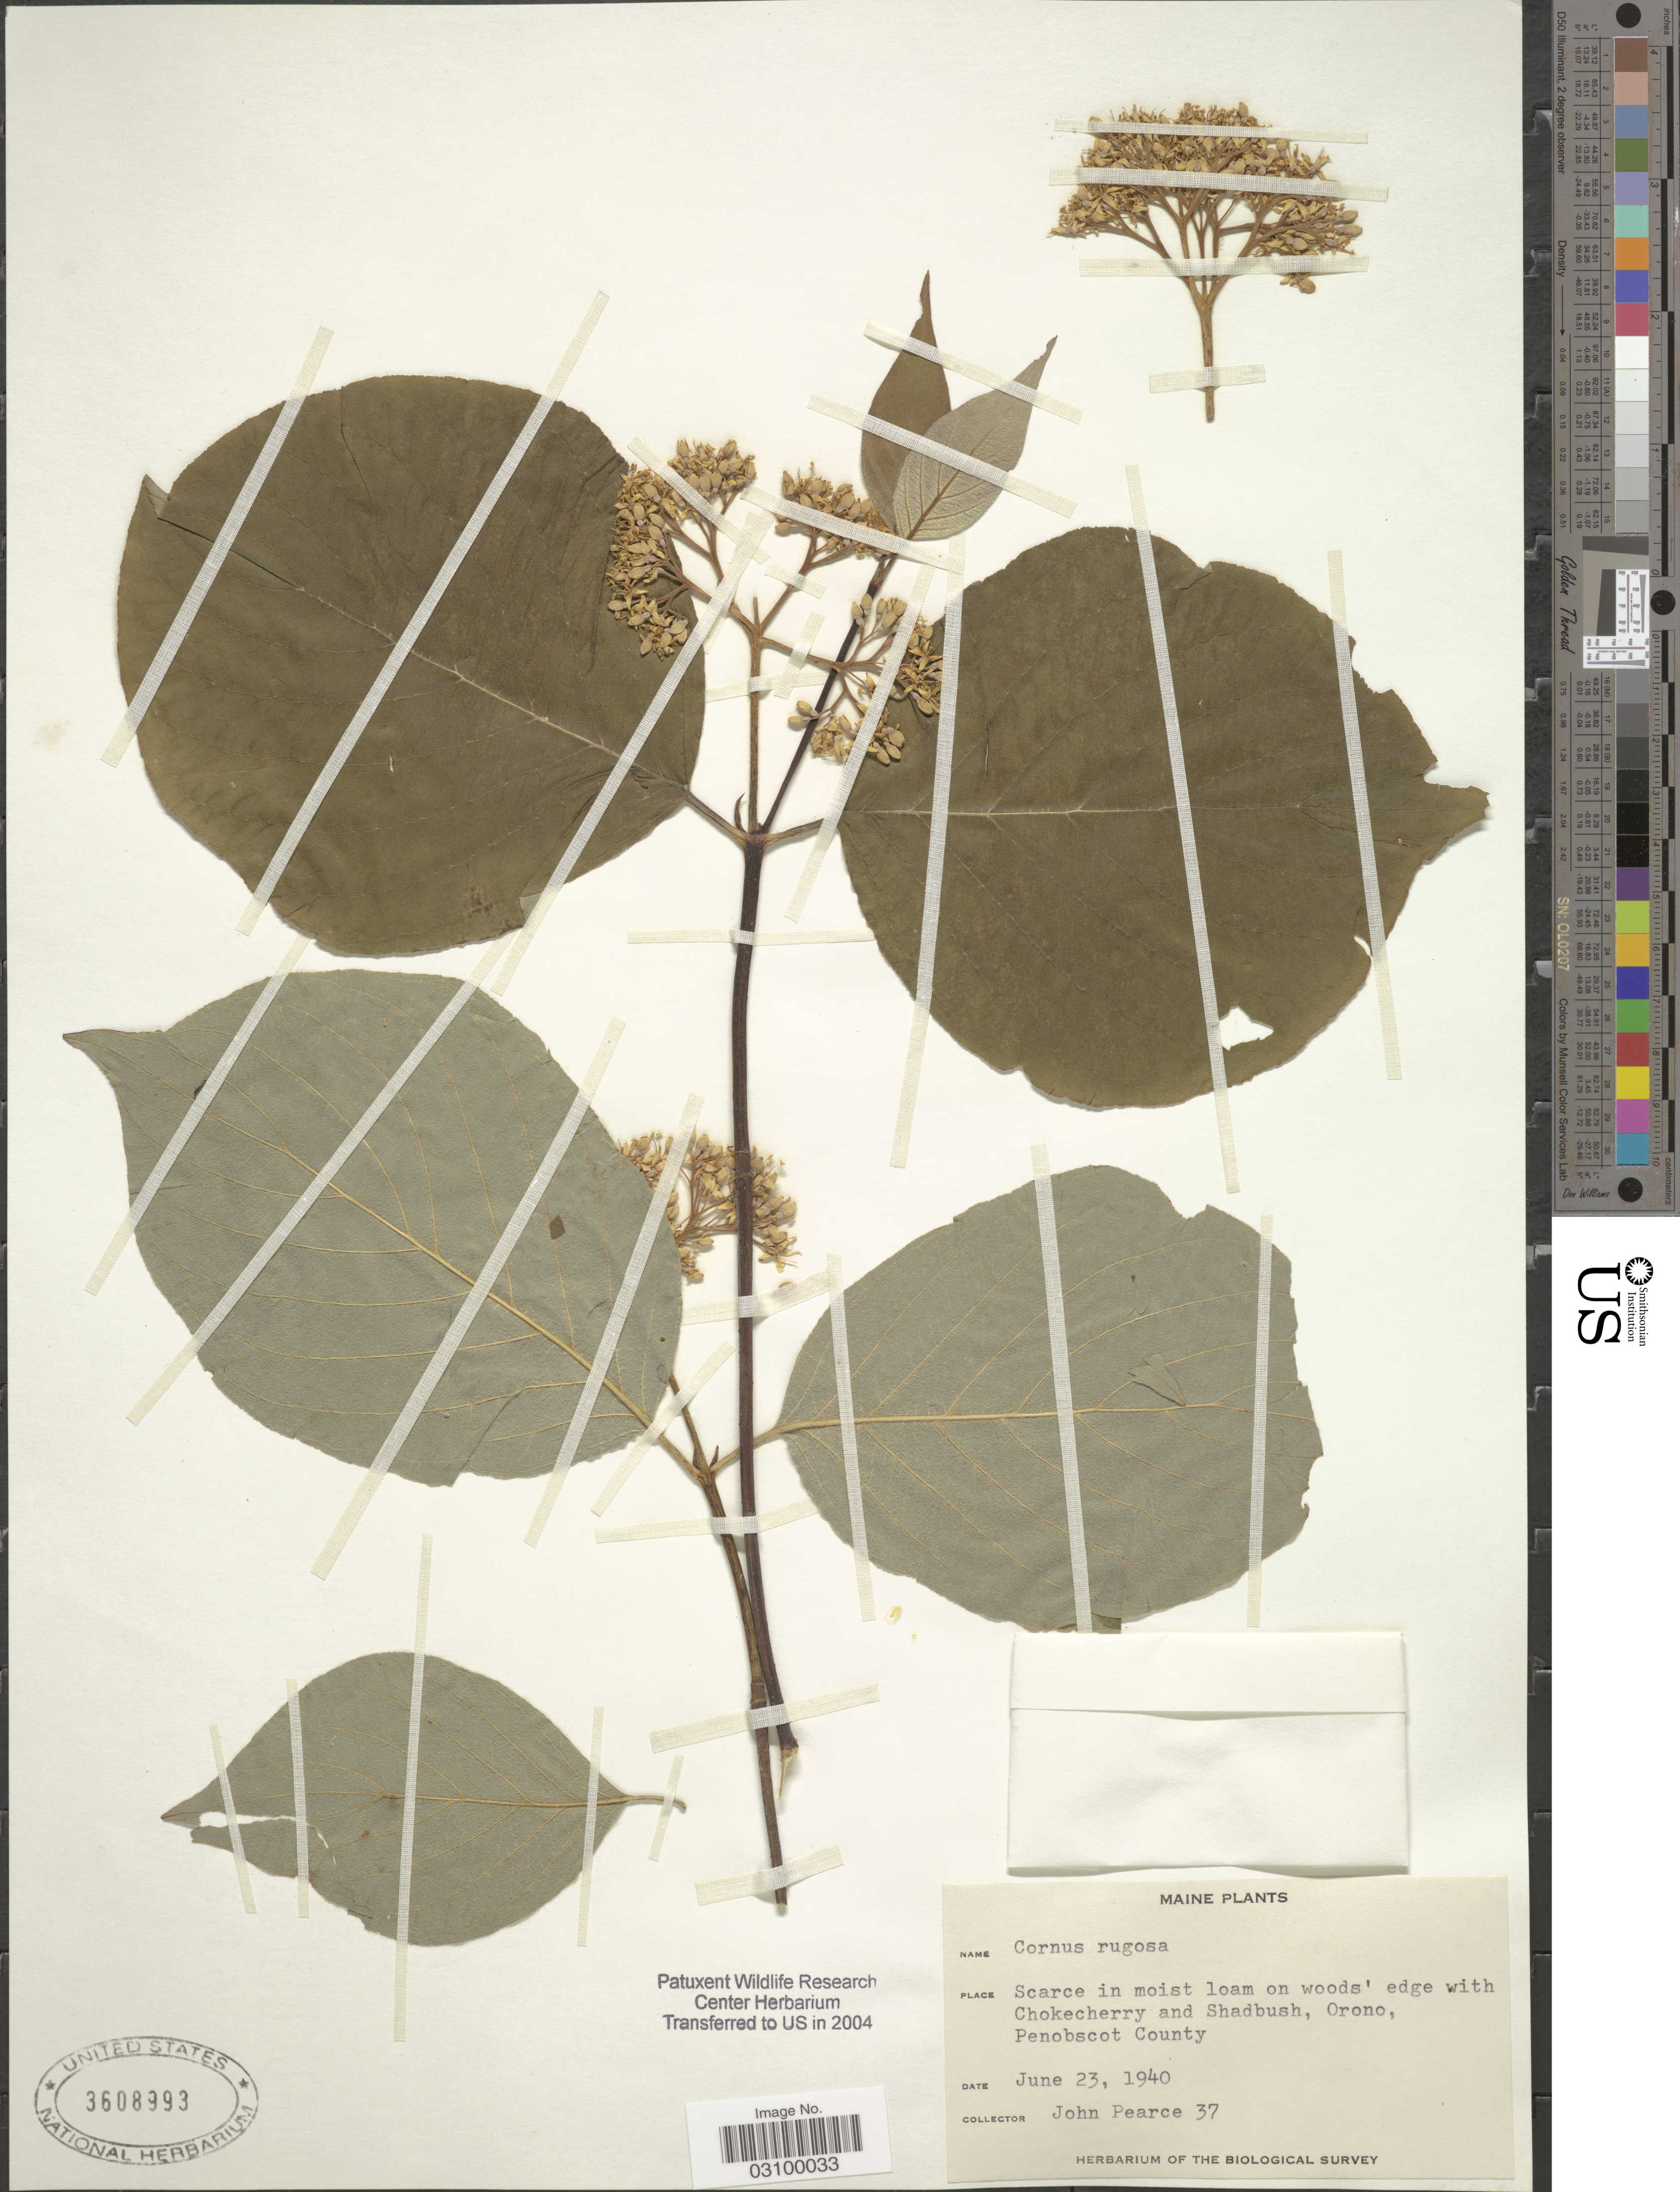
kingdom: Plantae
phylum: Tracheophyta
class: Magnoliopsida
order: Cornales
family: Cornaceae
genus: Cornus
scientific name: Cornus rugosa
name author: Lam.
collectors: J. Pearce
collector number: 37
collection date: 1940-06-23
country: United States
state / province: Maine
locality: Edge with Chokecherry and Shadbush, Orono, Penobscot County.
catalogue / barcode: US 3608993